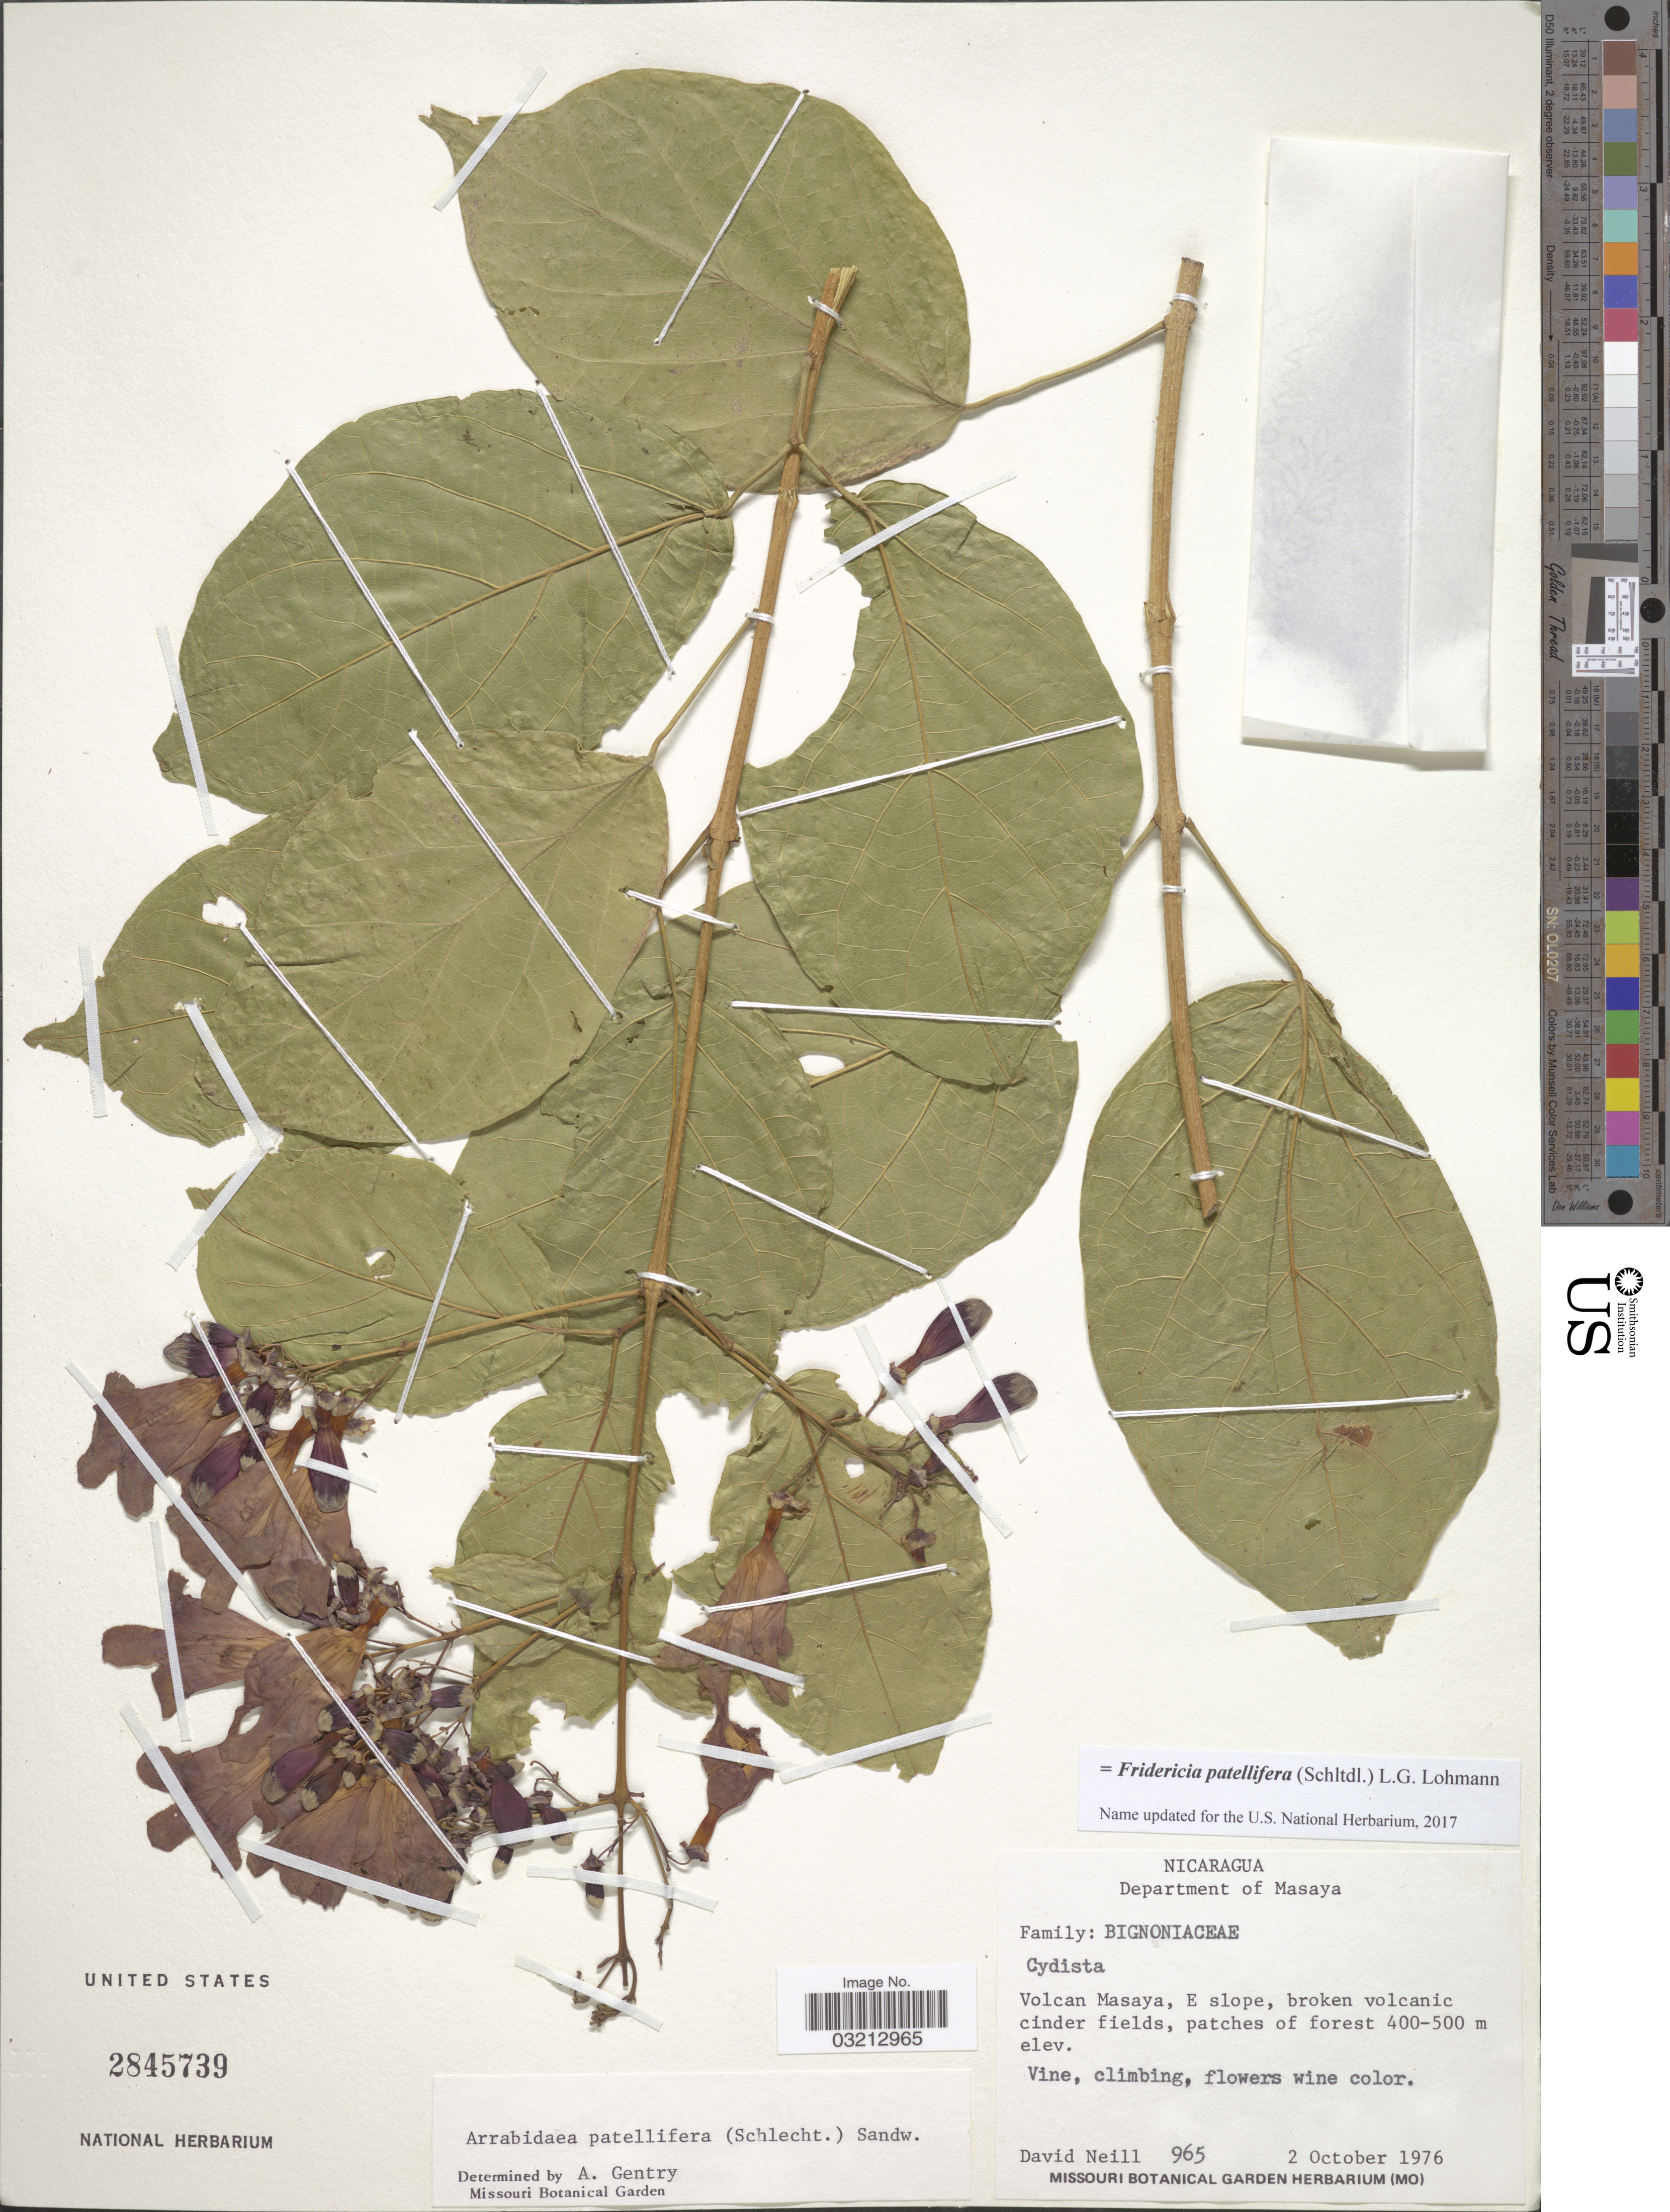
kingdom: Plantae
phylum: Tracheophyta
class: Magnoliopsida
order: Lamiales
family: Bignoniaceae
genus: Fridericia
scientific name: Fridericia patellifera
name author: (Schltdl.) L.G. Lohmann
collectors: D. Neill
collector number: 965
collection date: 1976-10-02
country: Nicaragua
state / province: Masaya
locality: Department of Masaya. Volcan Masaya, E slope.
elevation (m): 400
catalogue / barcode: US 2845739